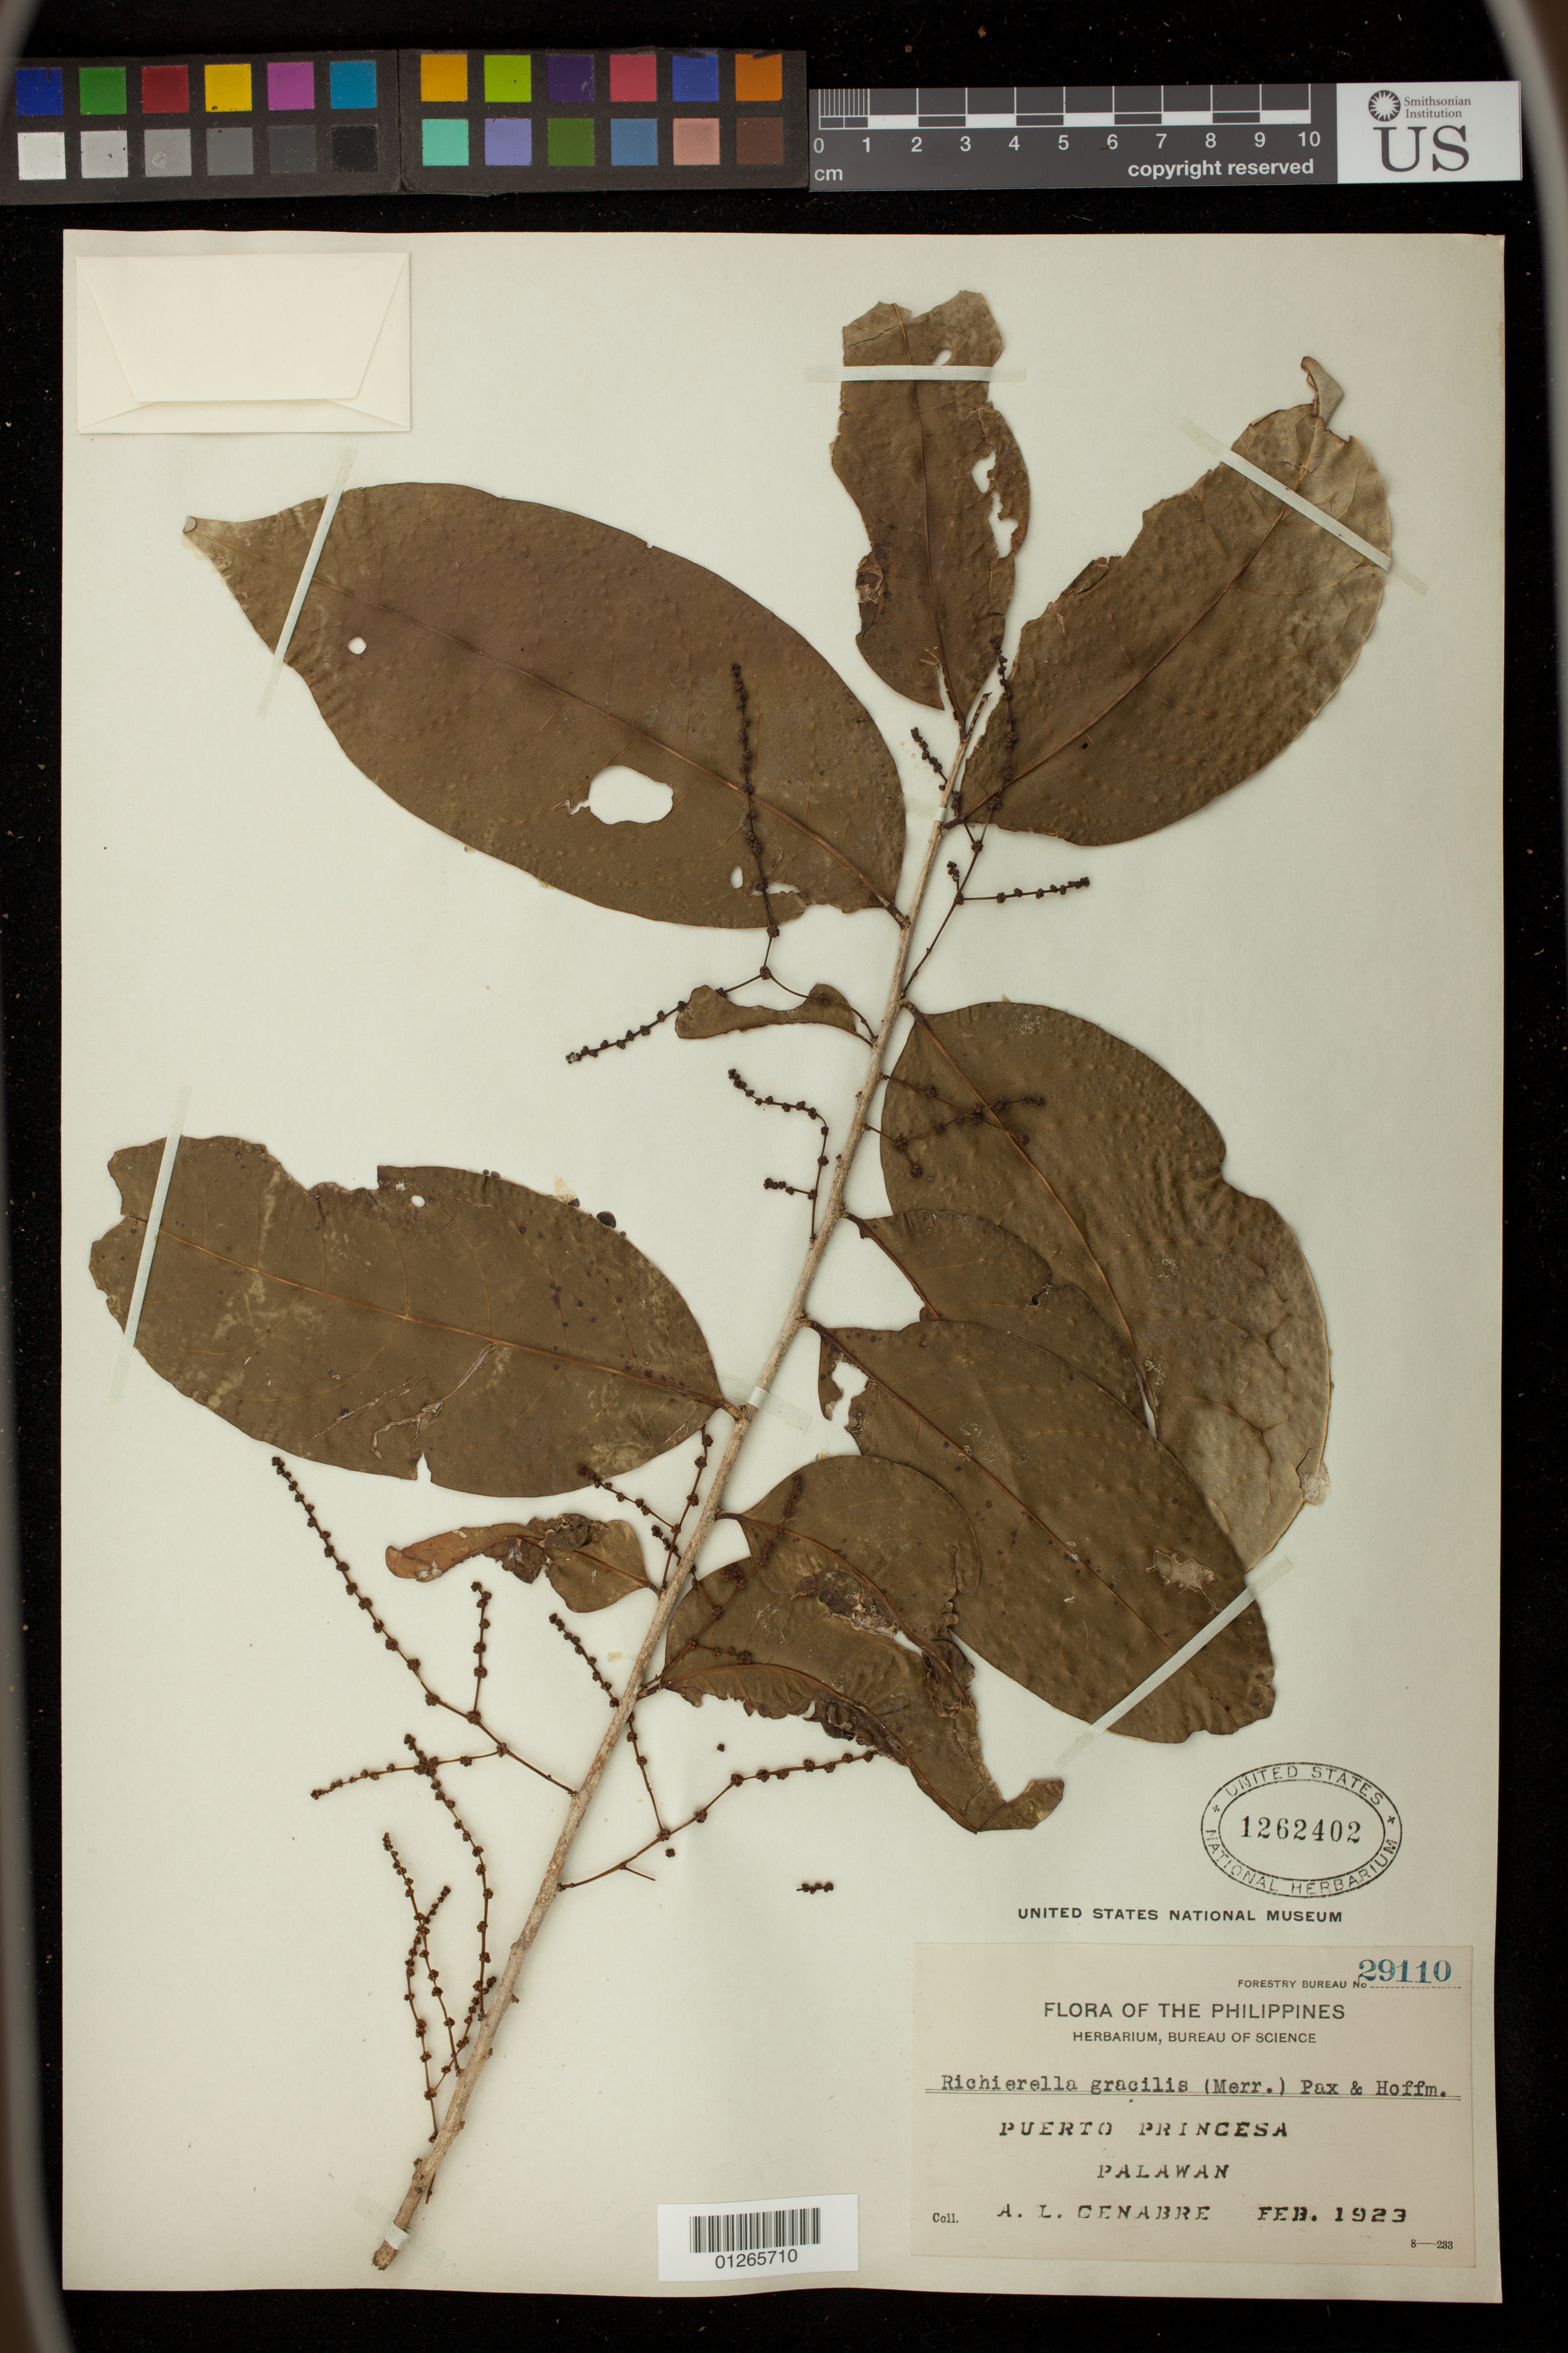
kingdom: Plantae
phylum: Tracheophyta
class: Magnoliopsida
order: Malpighiales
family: Phyllanthaceae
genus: Richeriella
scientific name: Richeriella gracilis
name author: (Merr.) Pax & K. Hoffm.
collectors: A. Cenabre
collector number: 29110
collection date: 1923-02-01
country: Philippines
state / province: Mimaropa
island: Palawan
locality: Yaichow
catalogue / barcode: US 1262402